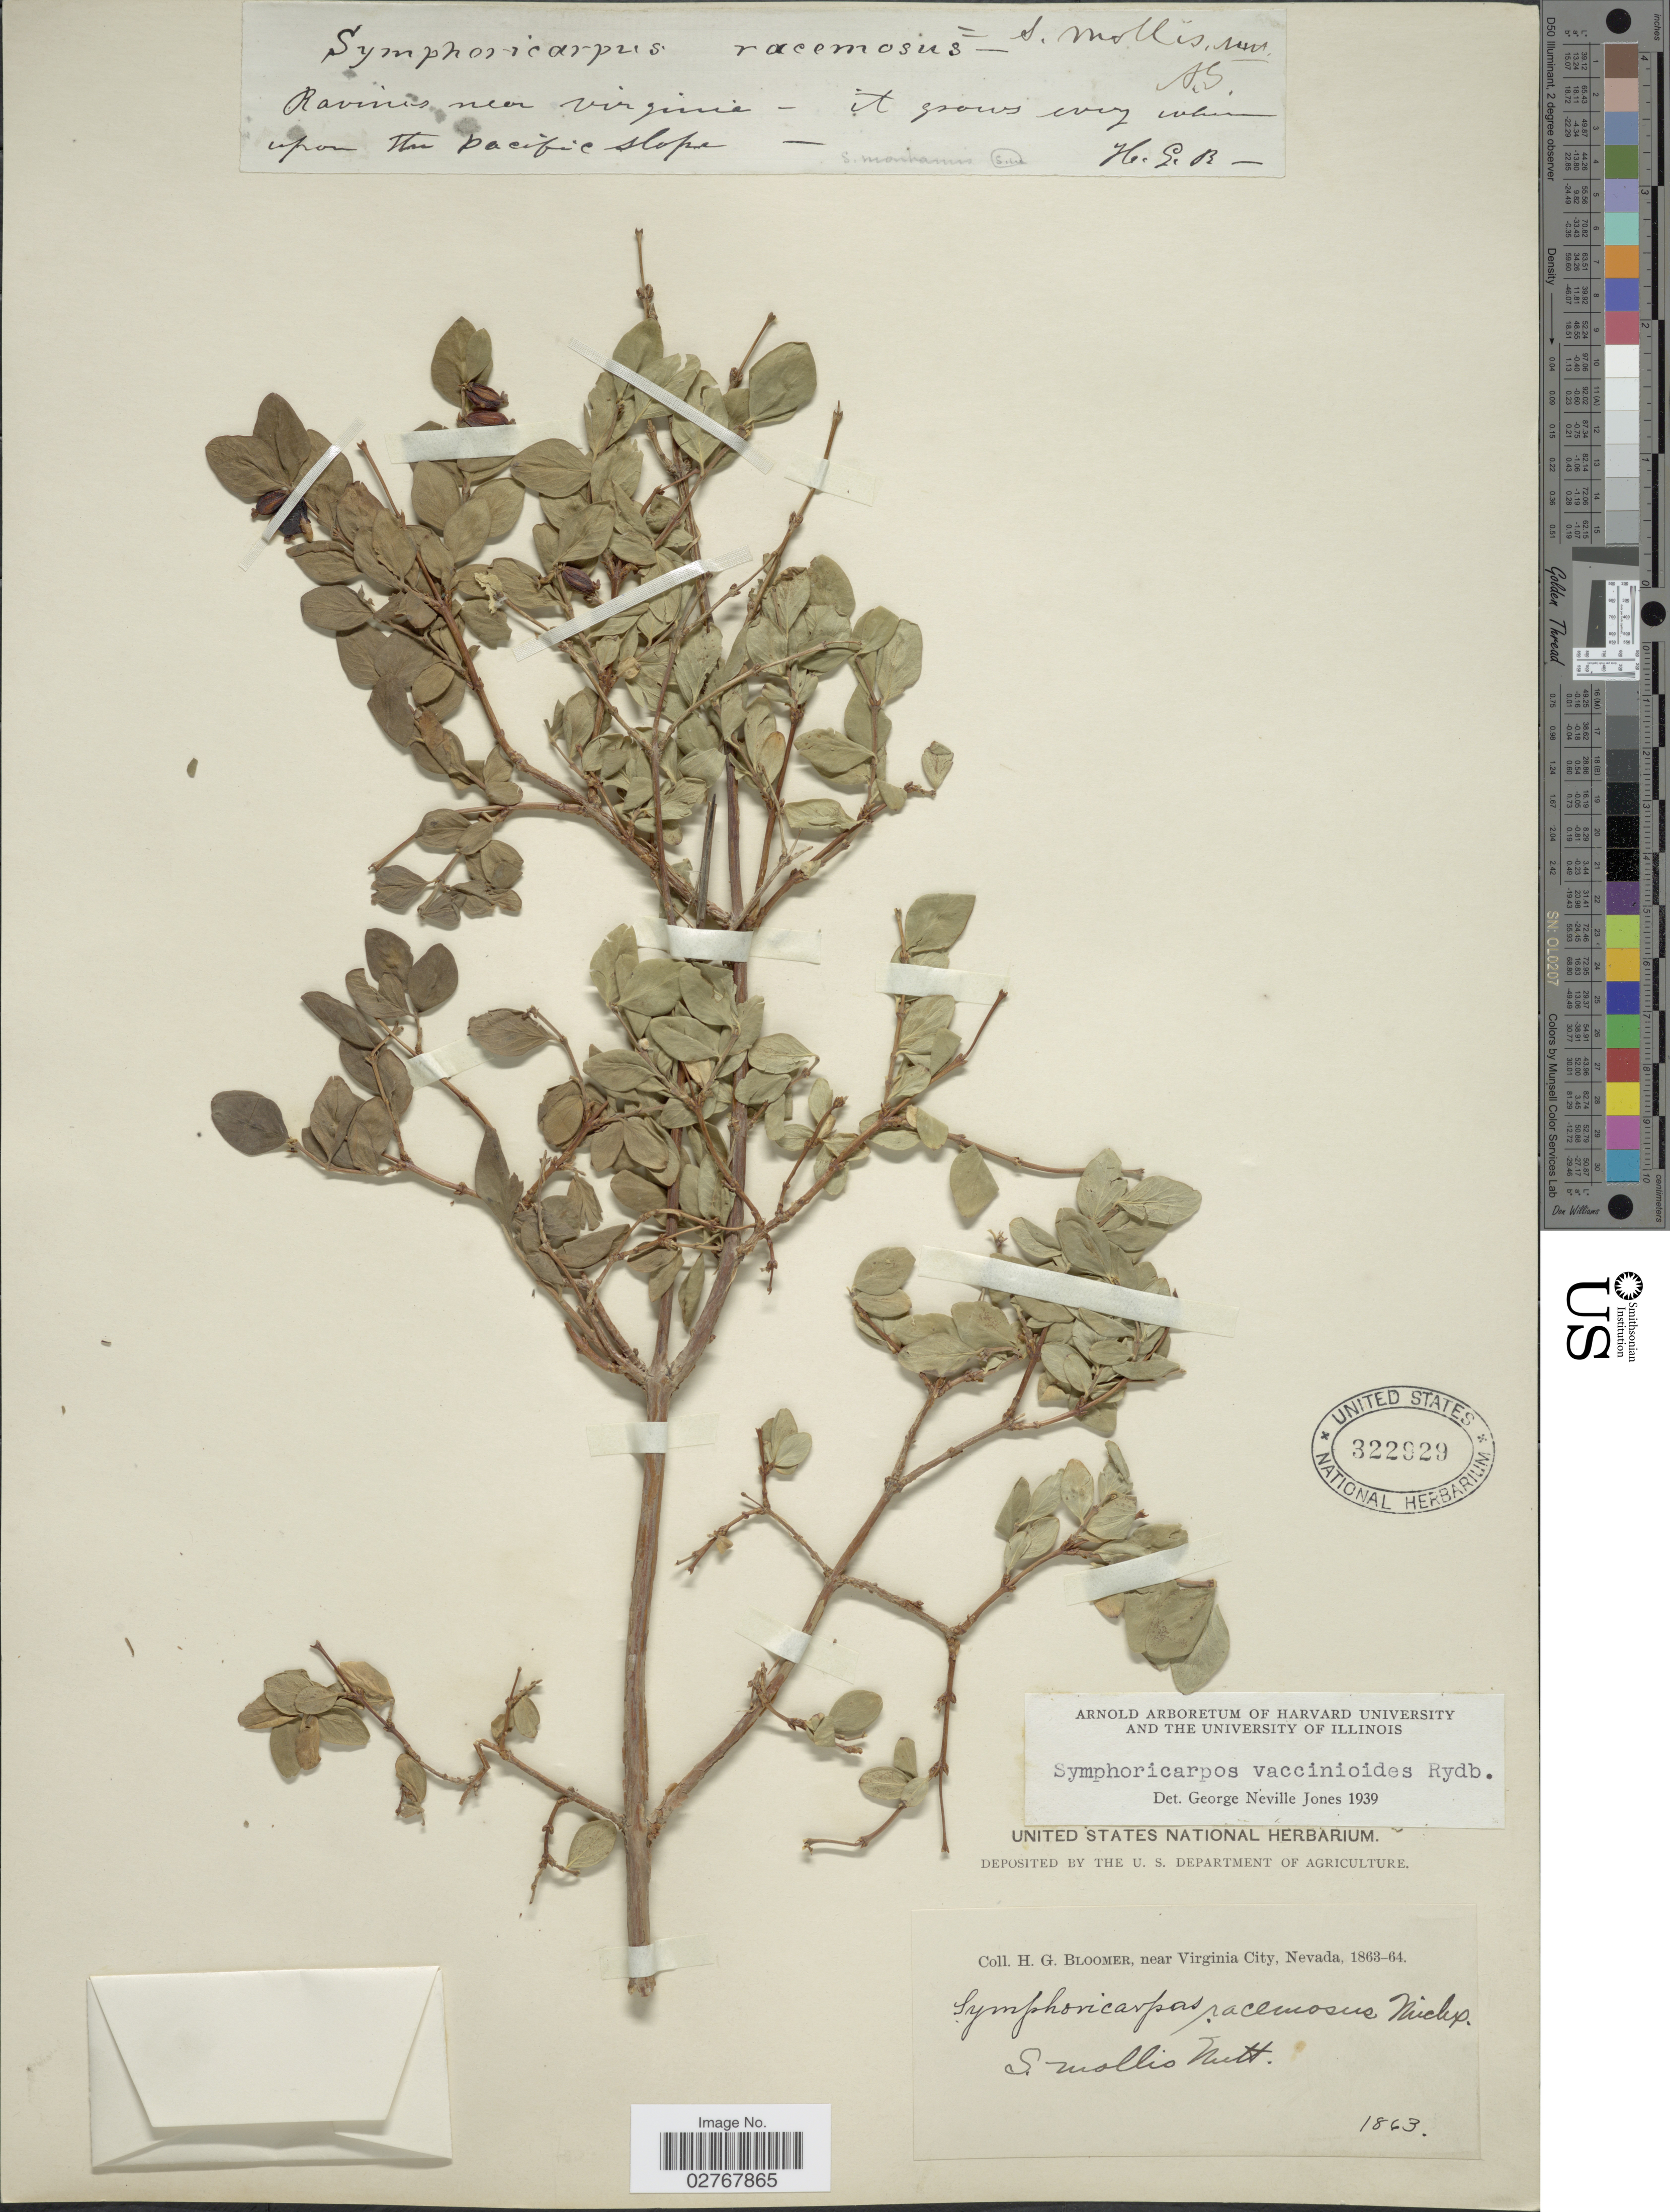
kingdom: Plantae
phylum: Tracheophyta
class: Magnoliopsida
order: Dipsacales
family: Caprifoliaceae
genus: Symphoricarpos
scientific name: Symphoricarpos vaccinioides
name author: Rydb.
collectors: H. Bloomer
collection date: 1863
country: United States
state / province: Nevada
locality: Near Virginia City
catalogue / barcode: US 322929